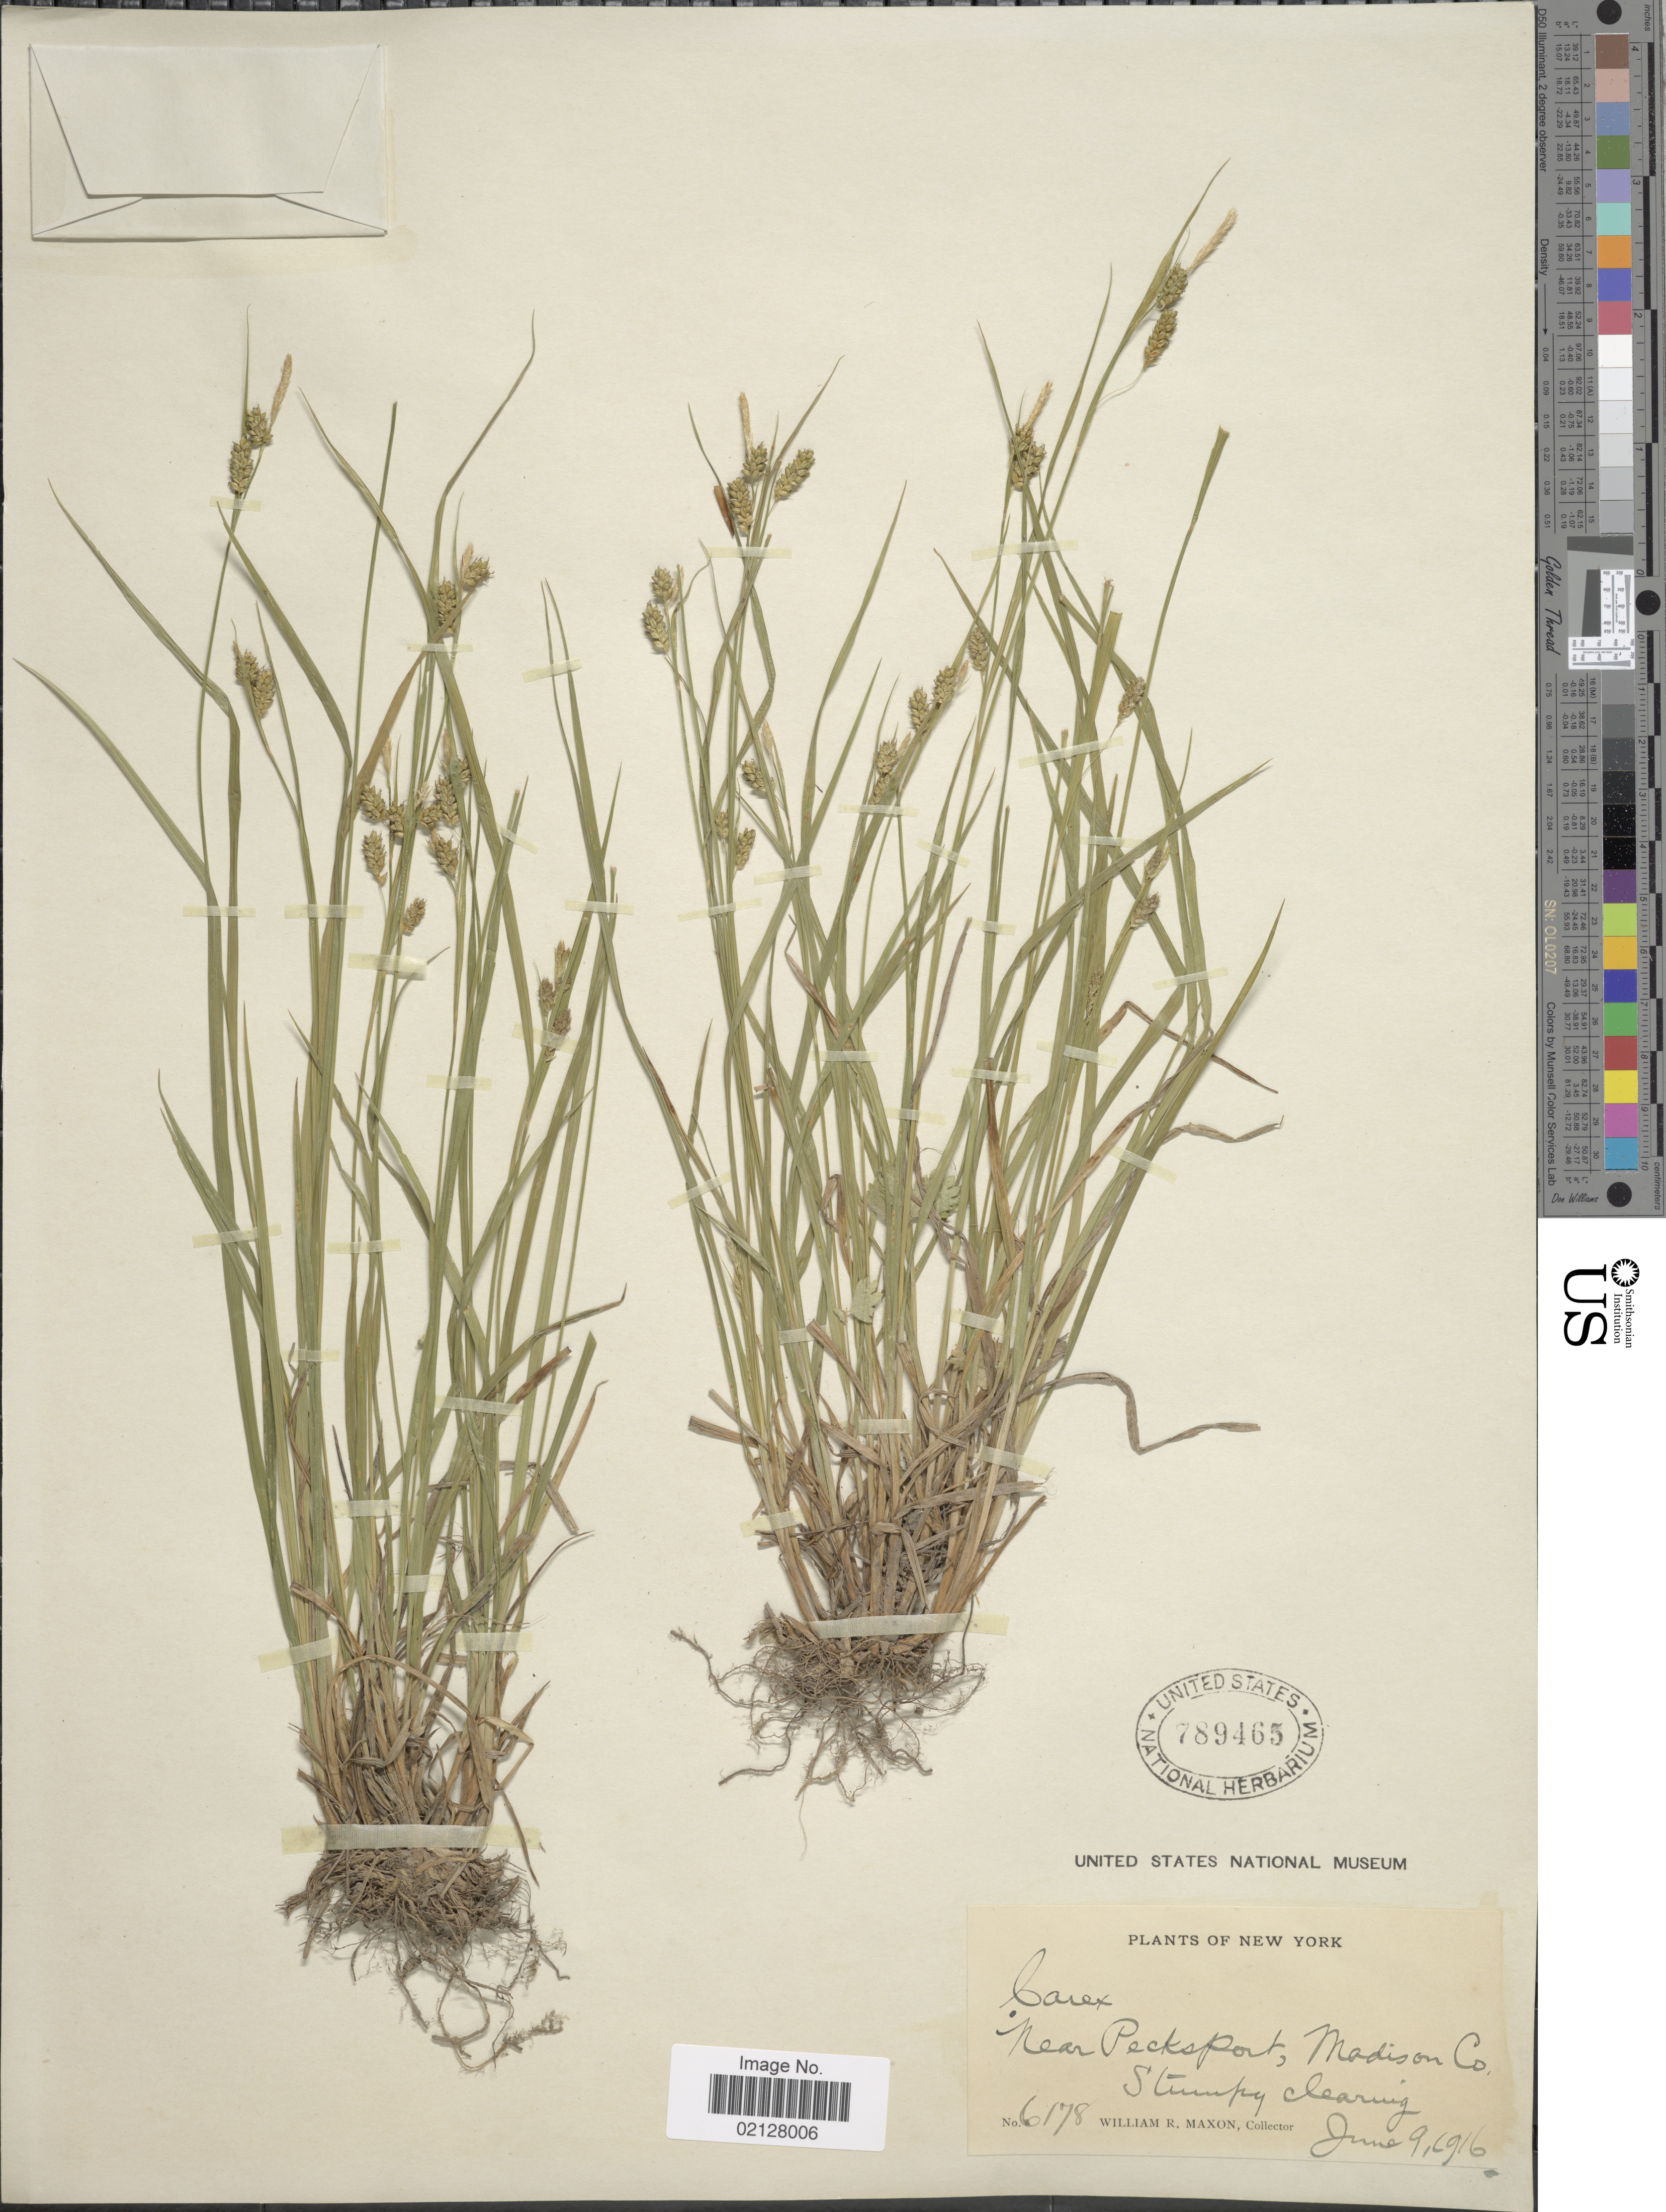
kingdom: Plantae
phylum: Tracheophyta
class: Liliopsida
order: Poales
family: Cyperaceae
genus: Carex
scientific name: Carex pallescens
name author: L.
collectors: W. R. Maxon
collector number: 6178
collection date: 1916-06-09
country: United States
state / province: New York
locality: Near Pecksport, Madison Co.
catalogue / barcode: US 789456